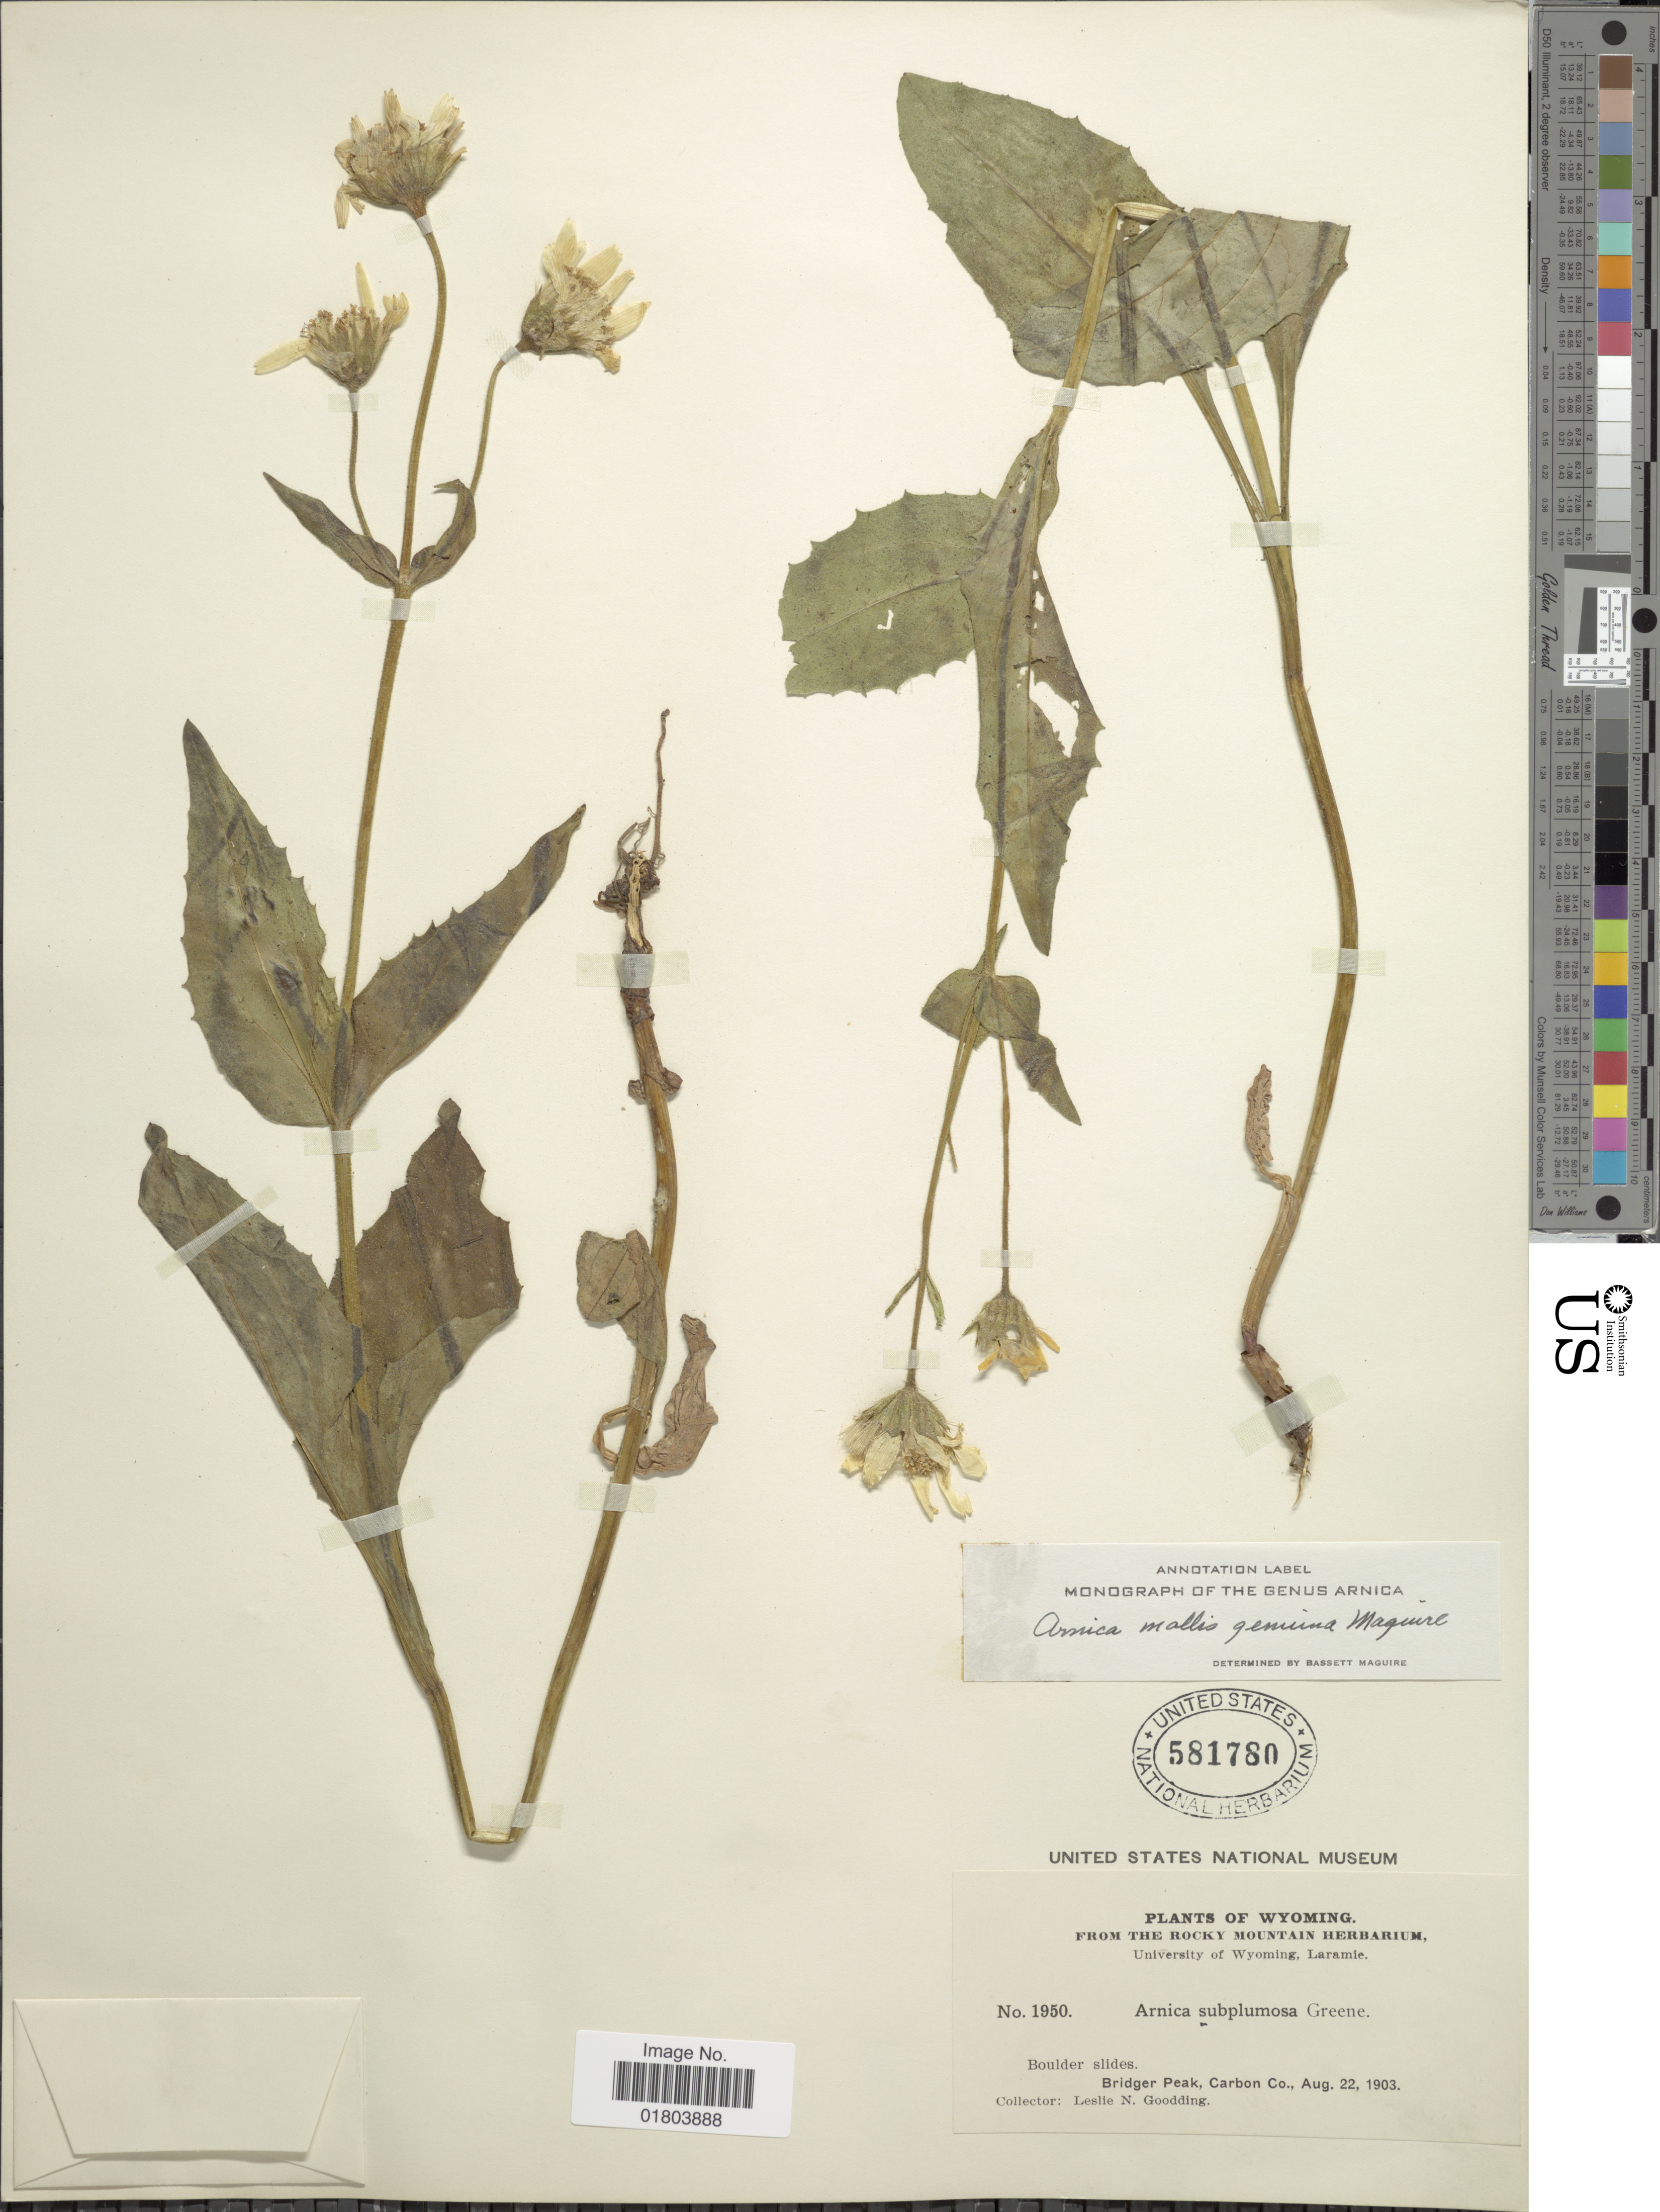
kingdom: Plantae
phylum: Tracheophyta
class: Magnoliopsida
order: Asterales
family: Asteraceae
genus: Arnica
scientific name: Arnica mollis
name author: Hook.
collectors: L. N. Goodding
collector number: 1950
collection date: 1903-08-22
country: United States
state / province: Wyoming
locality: Boulder slides, Bridges Peak, Carbon Co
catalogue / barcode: US 581780